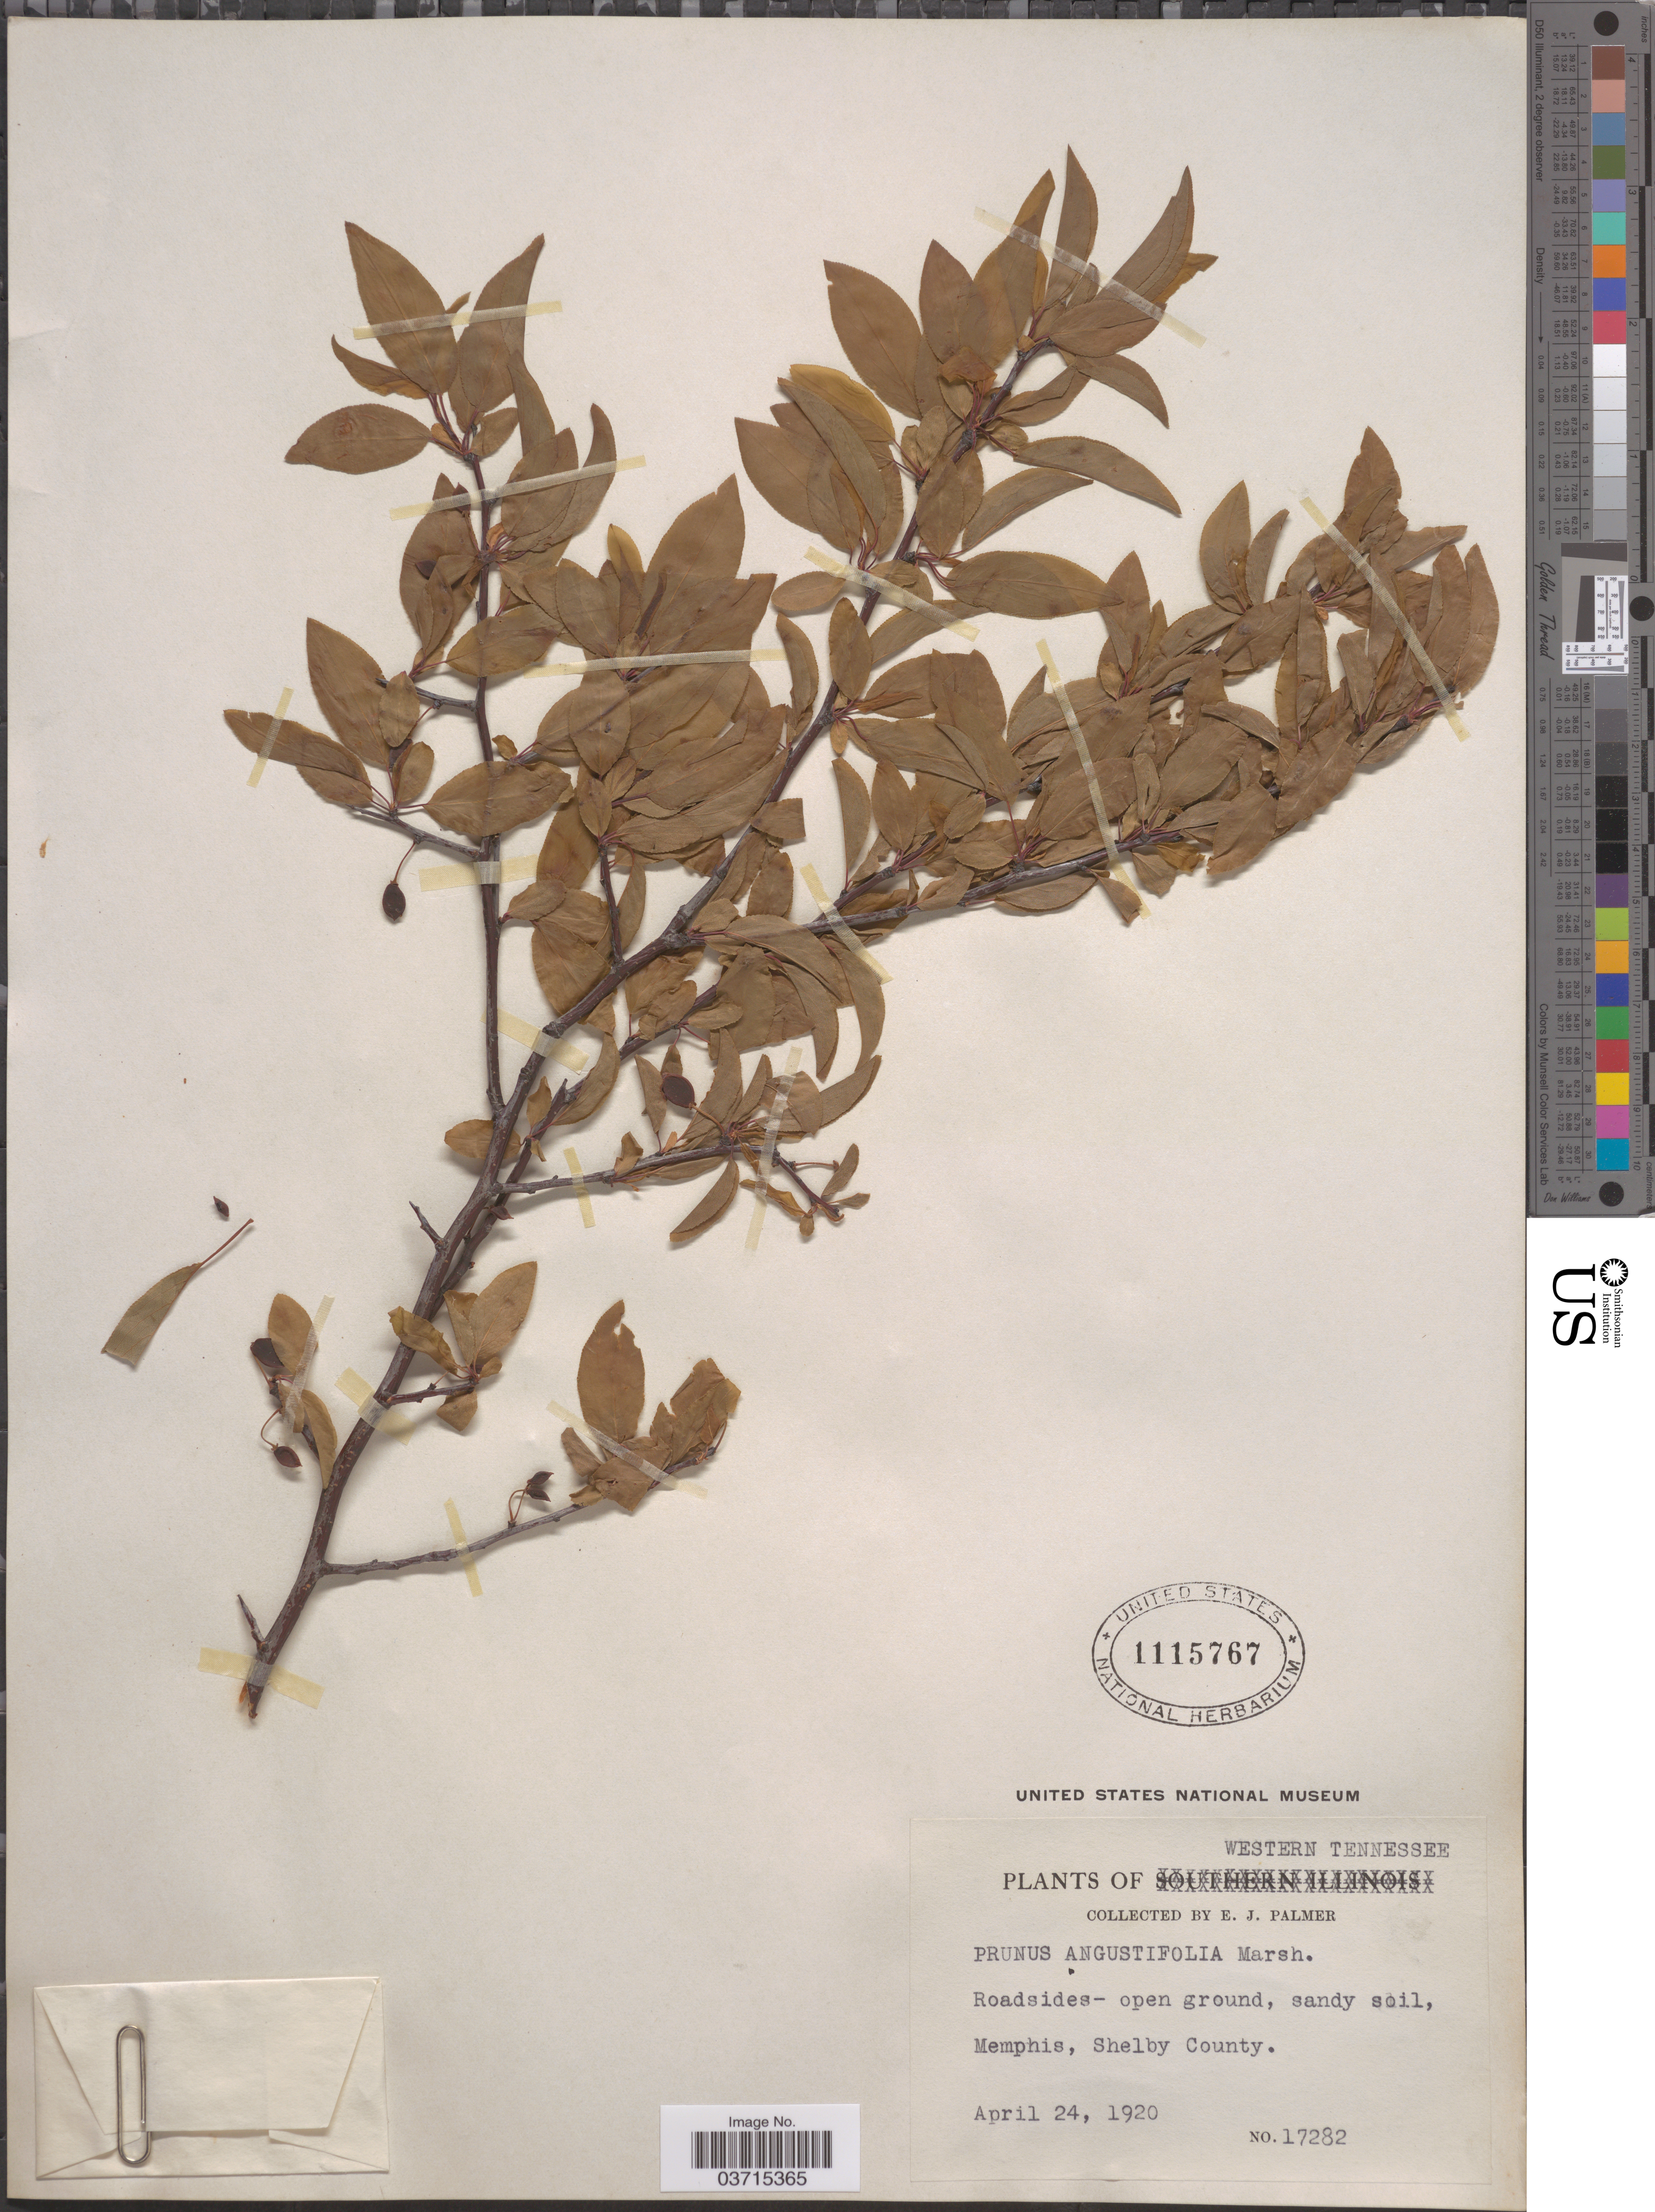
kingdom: Plantae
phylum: Tracheophyta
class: Magnoliopsida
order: Rosales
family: Rosaceae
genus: Prunus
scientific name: Prunus angustifolia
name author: Marshall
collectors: E. J. Palmer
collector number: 17282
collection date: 1920-04-24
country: United States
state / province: Tennessee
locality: Western Tennessee. Memphis, Shelby County.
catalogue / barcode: US 1115767